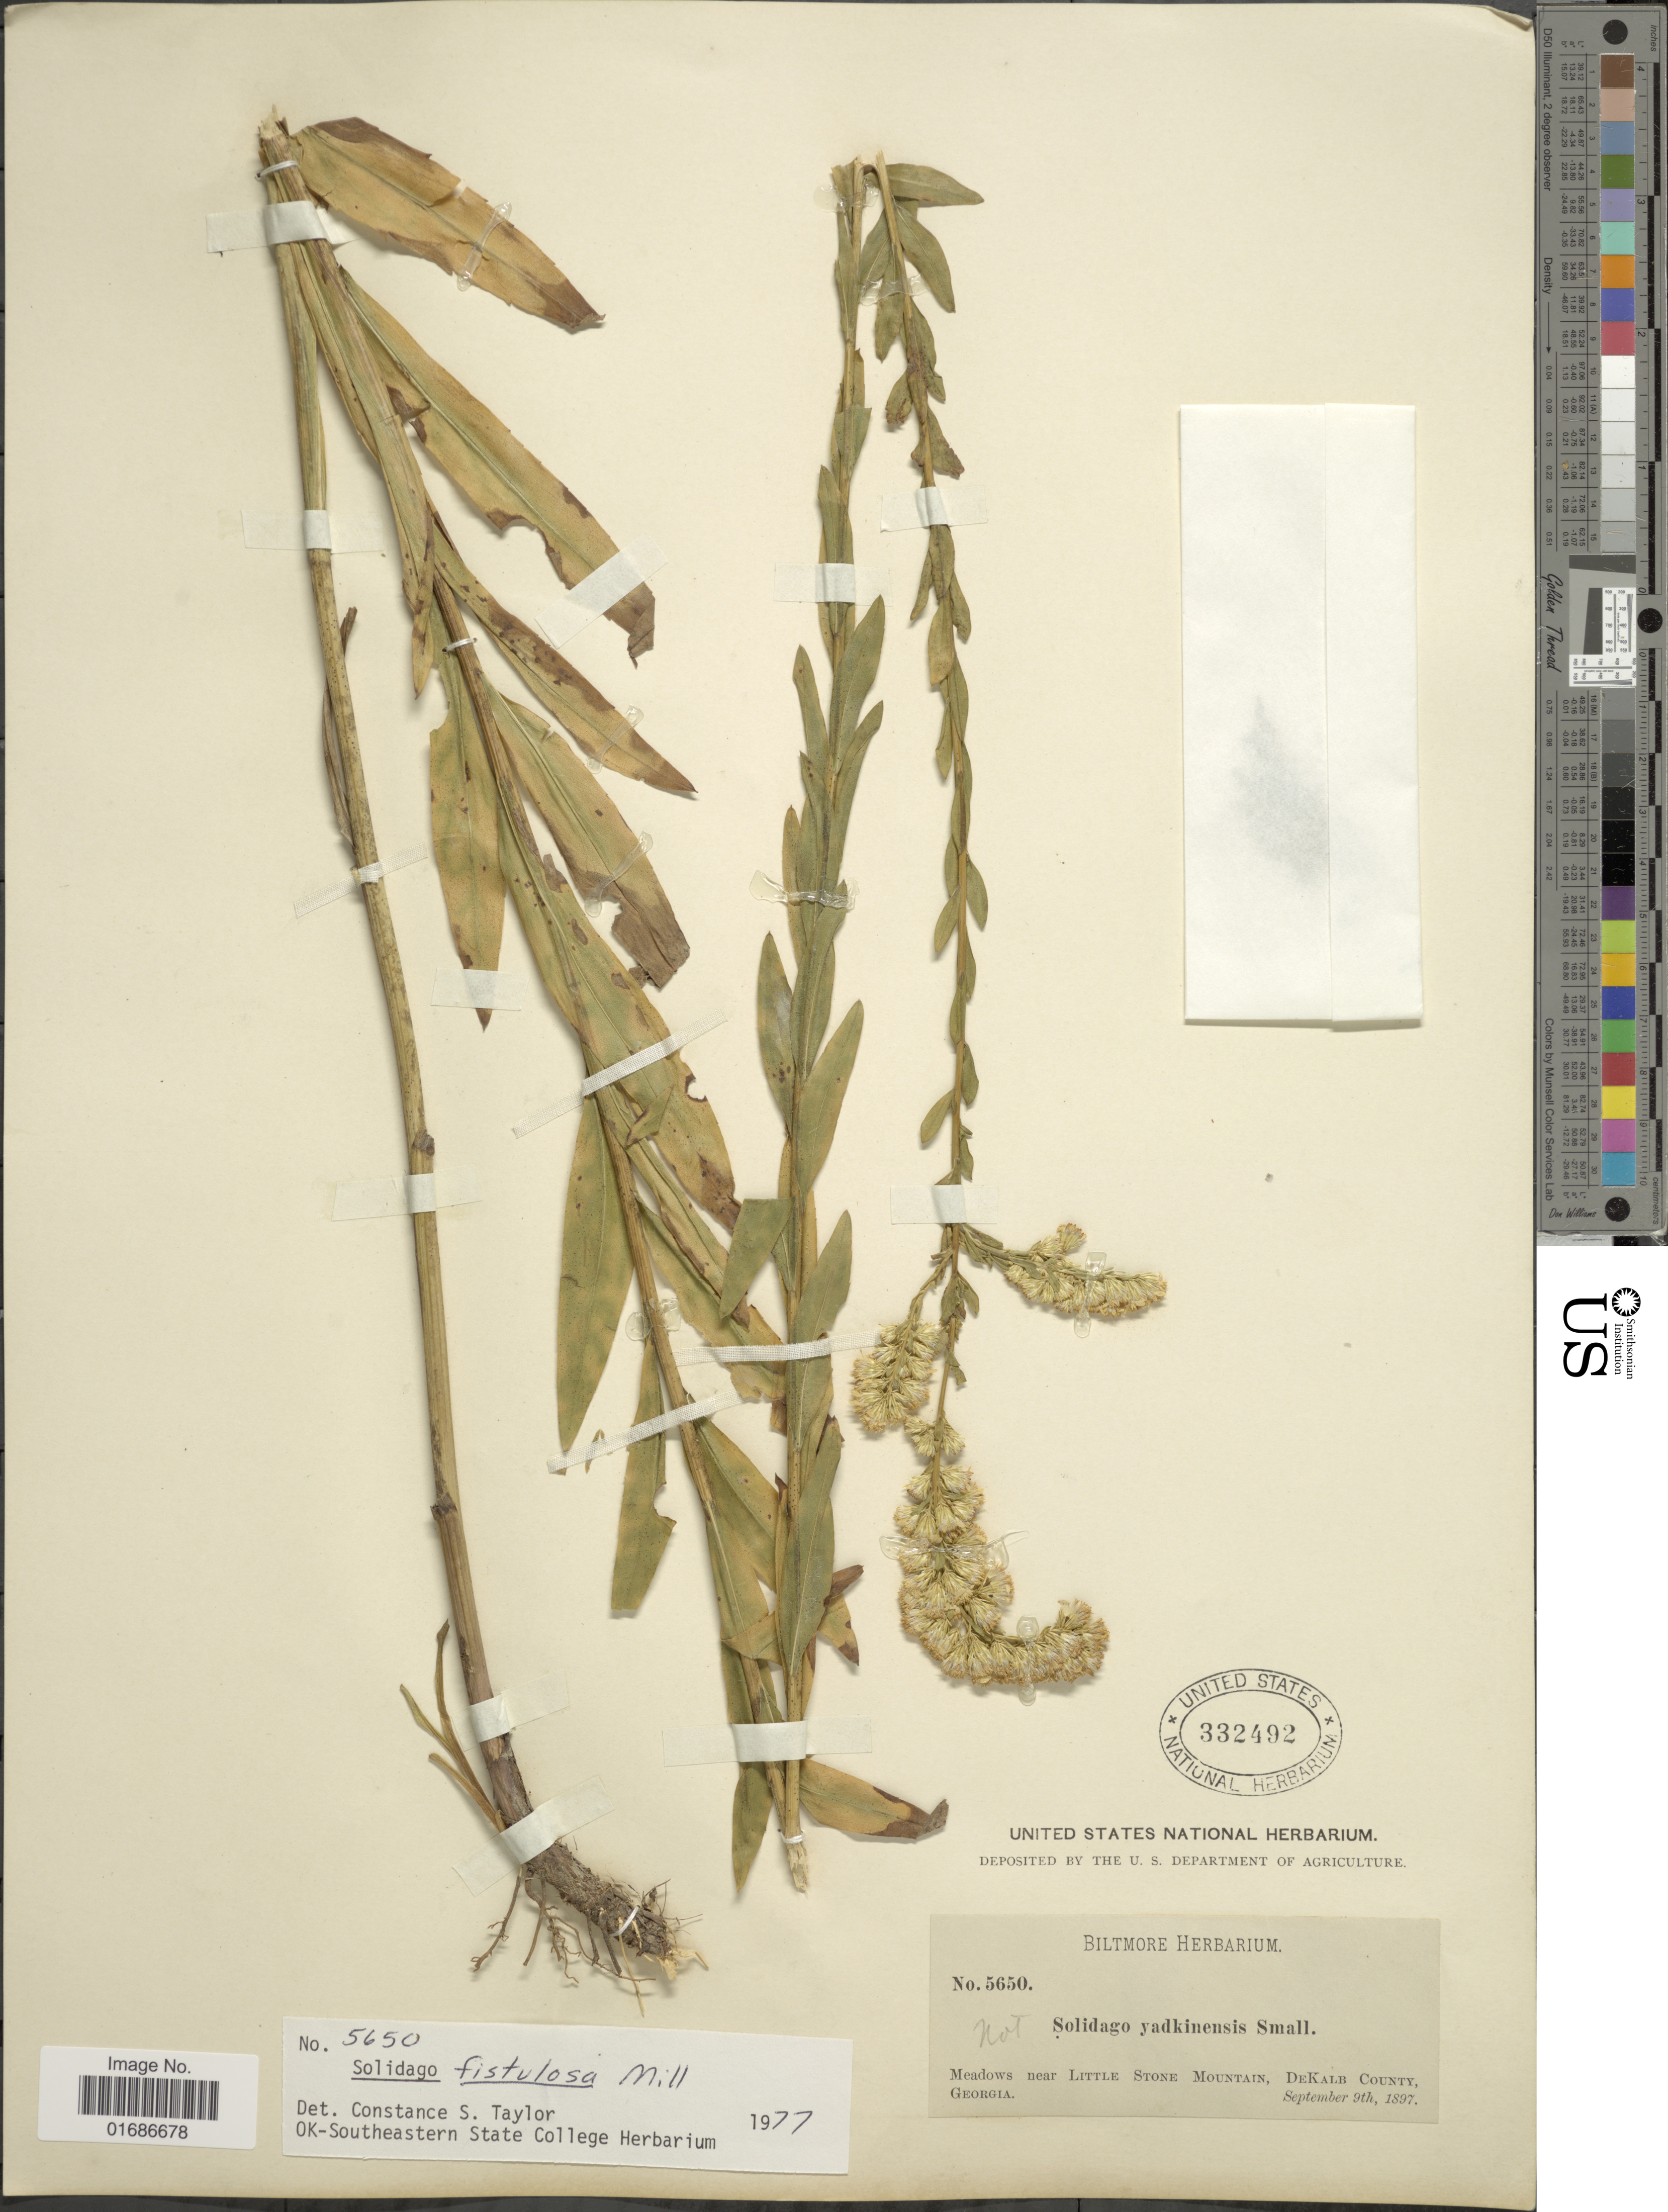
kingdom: Plantae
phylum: Tracheophyta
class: Magnoliopsida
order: Asterales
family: Asteraceae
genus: Solidago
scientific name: Solidago fistulosa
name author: Mill.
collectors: ex herb. Biltmore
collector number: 5650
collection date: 1897-09-09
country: United States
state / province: Georgia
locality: Meadows near Little Stone Mountain, DeKallb County, Georgia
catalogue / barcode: US 332492